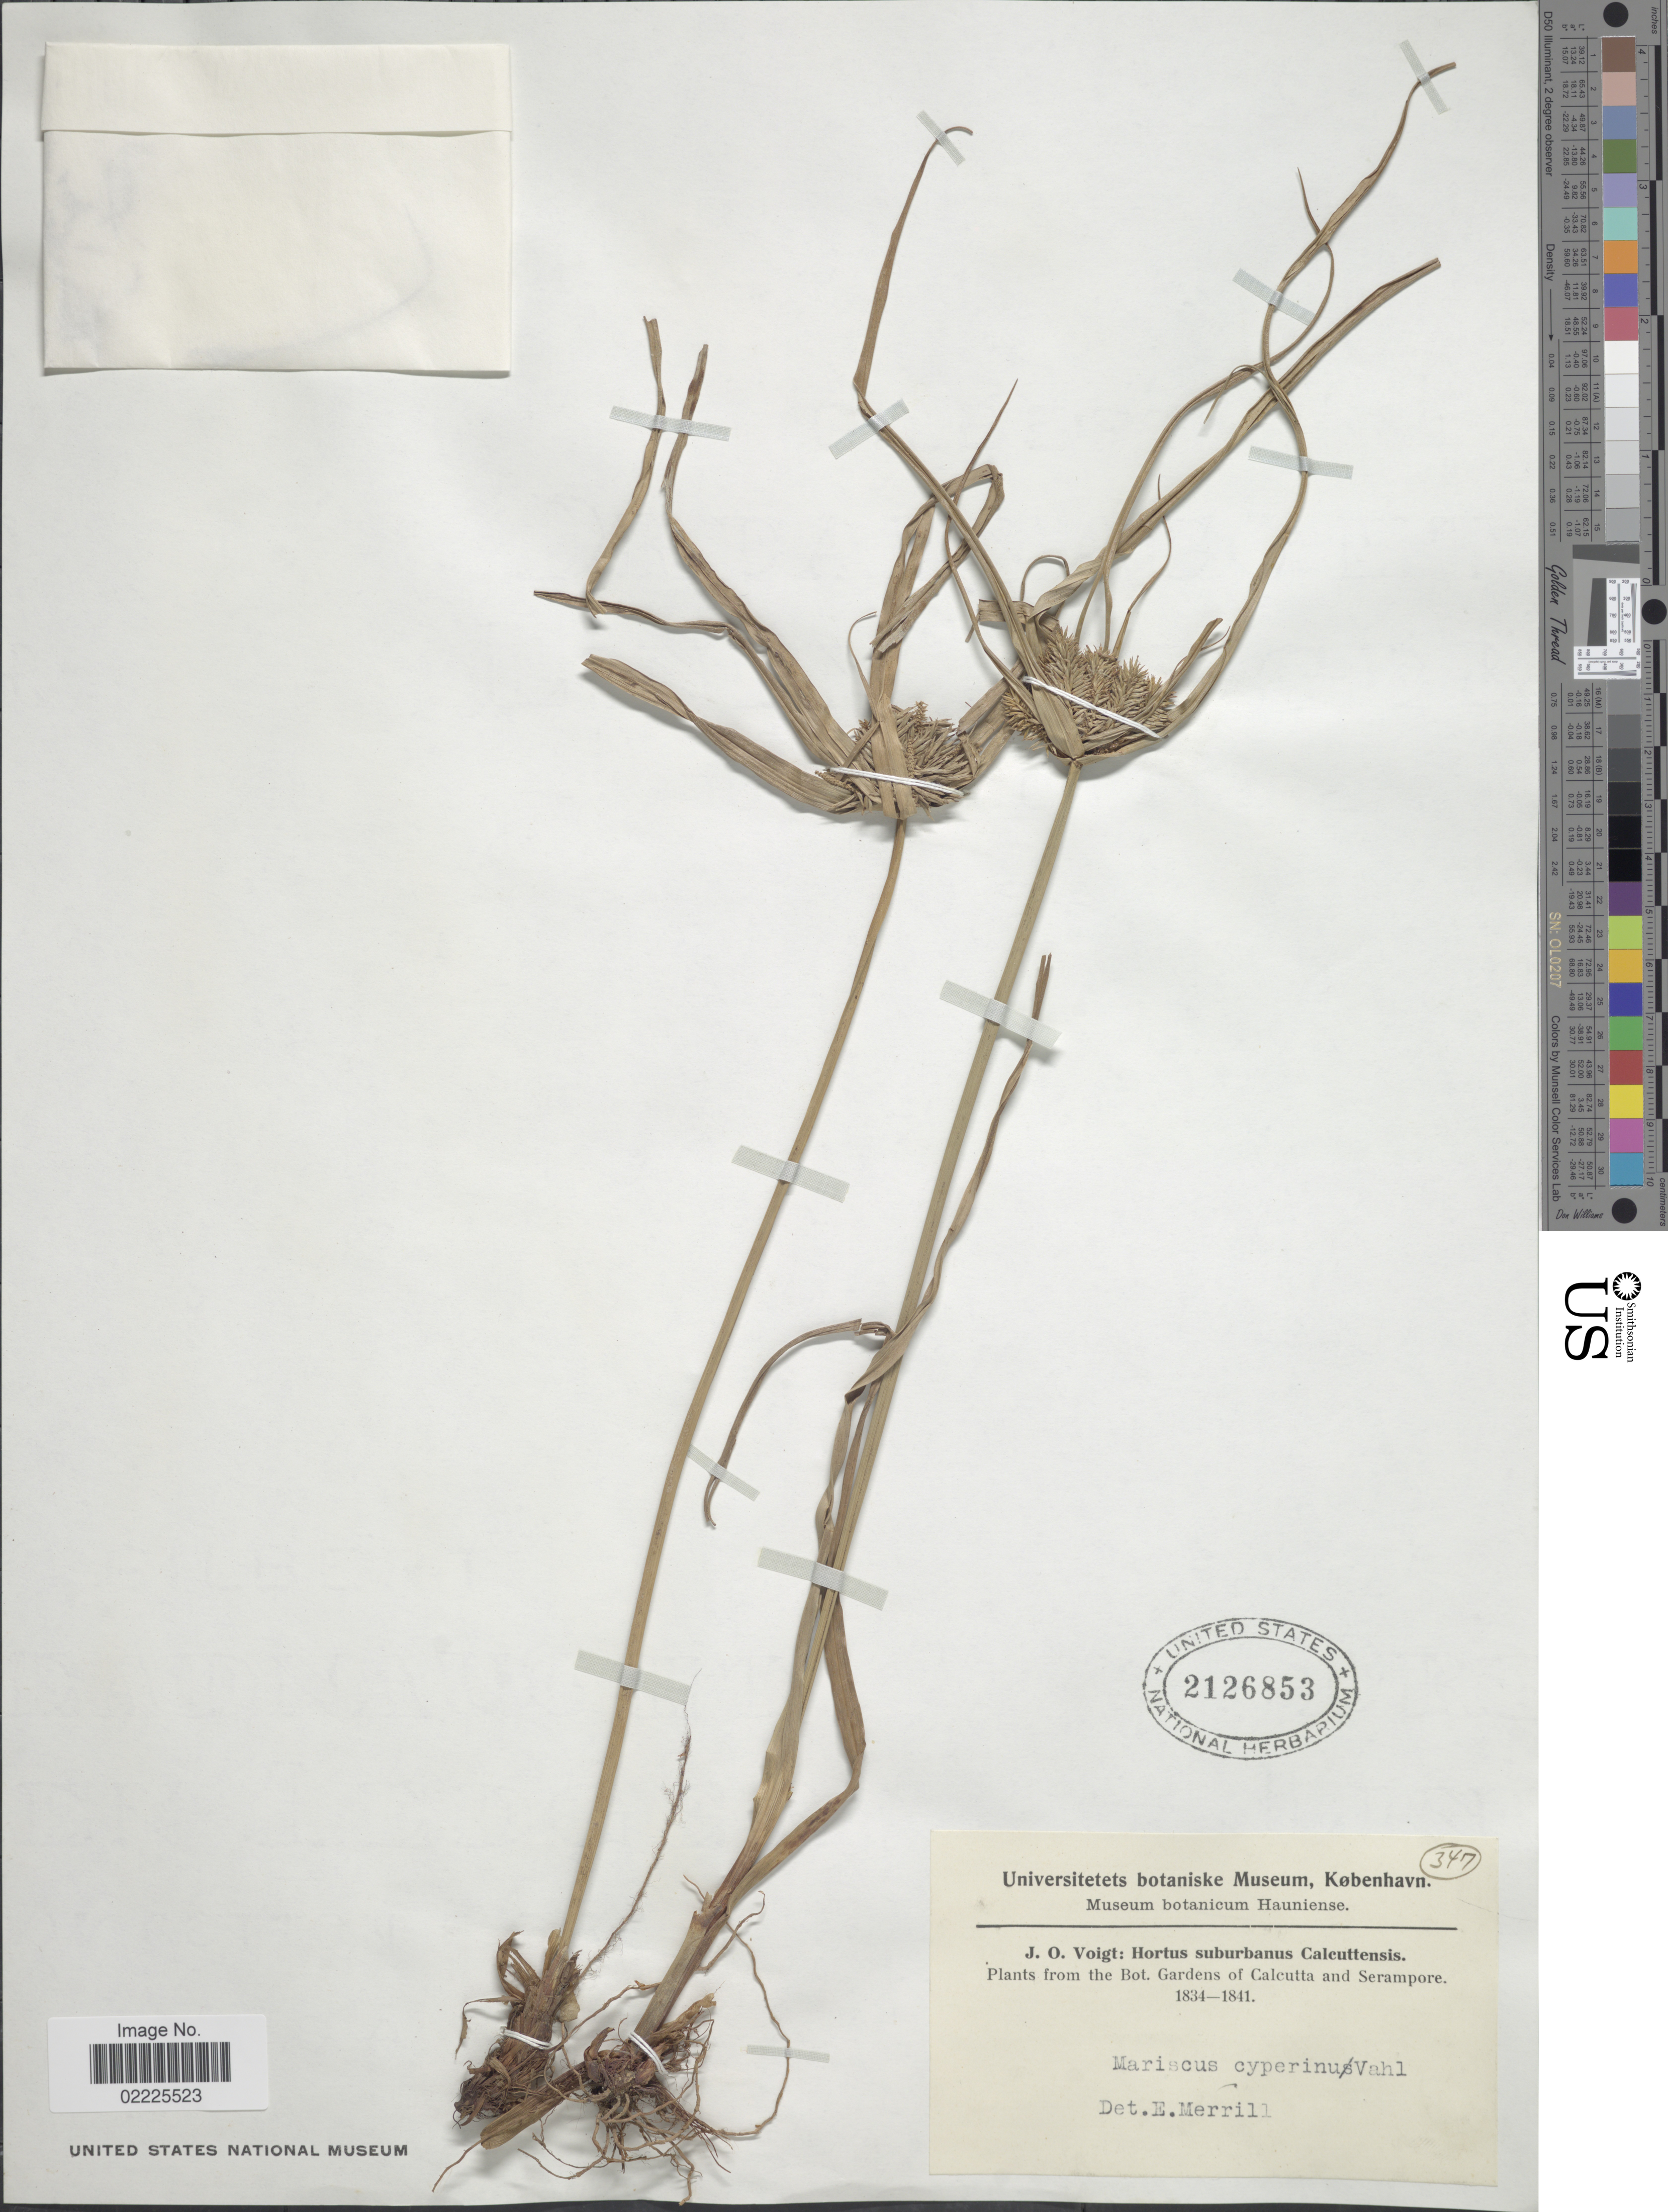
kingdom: Plantae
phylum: Tracheophyta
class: Liliopsida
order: Poales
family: Cyperaceae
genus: Cyperus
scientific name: Cyperus cyperinus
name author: (Retz.) Valck. Sur.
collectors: J. O. Voigt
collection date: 1834/1841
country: India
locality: The Bot Gardens of Calcutta and Serampore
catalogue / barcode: US 2126853